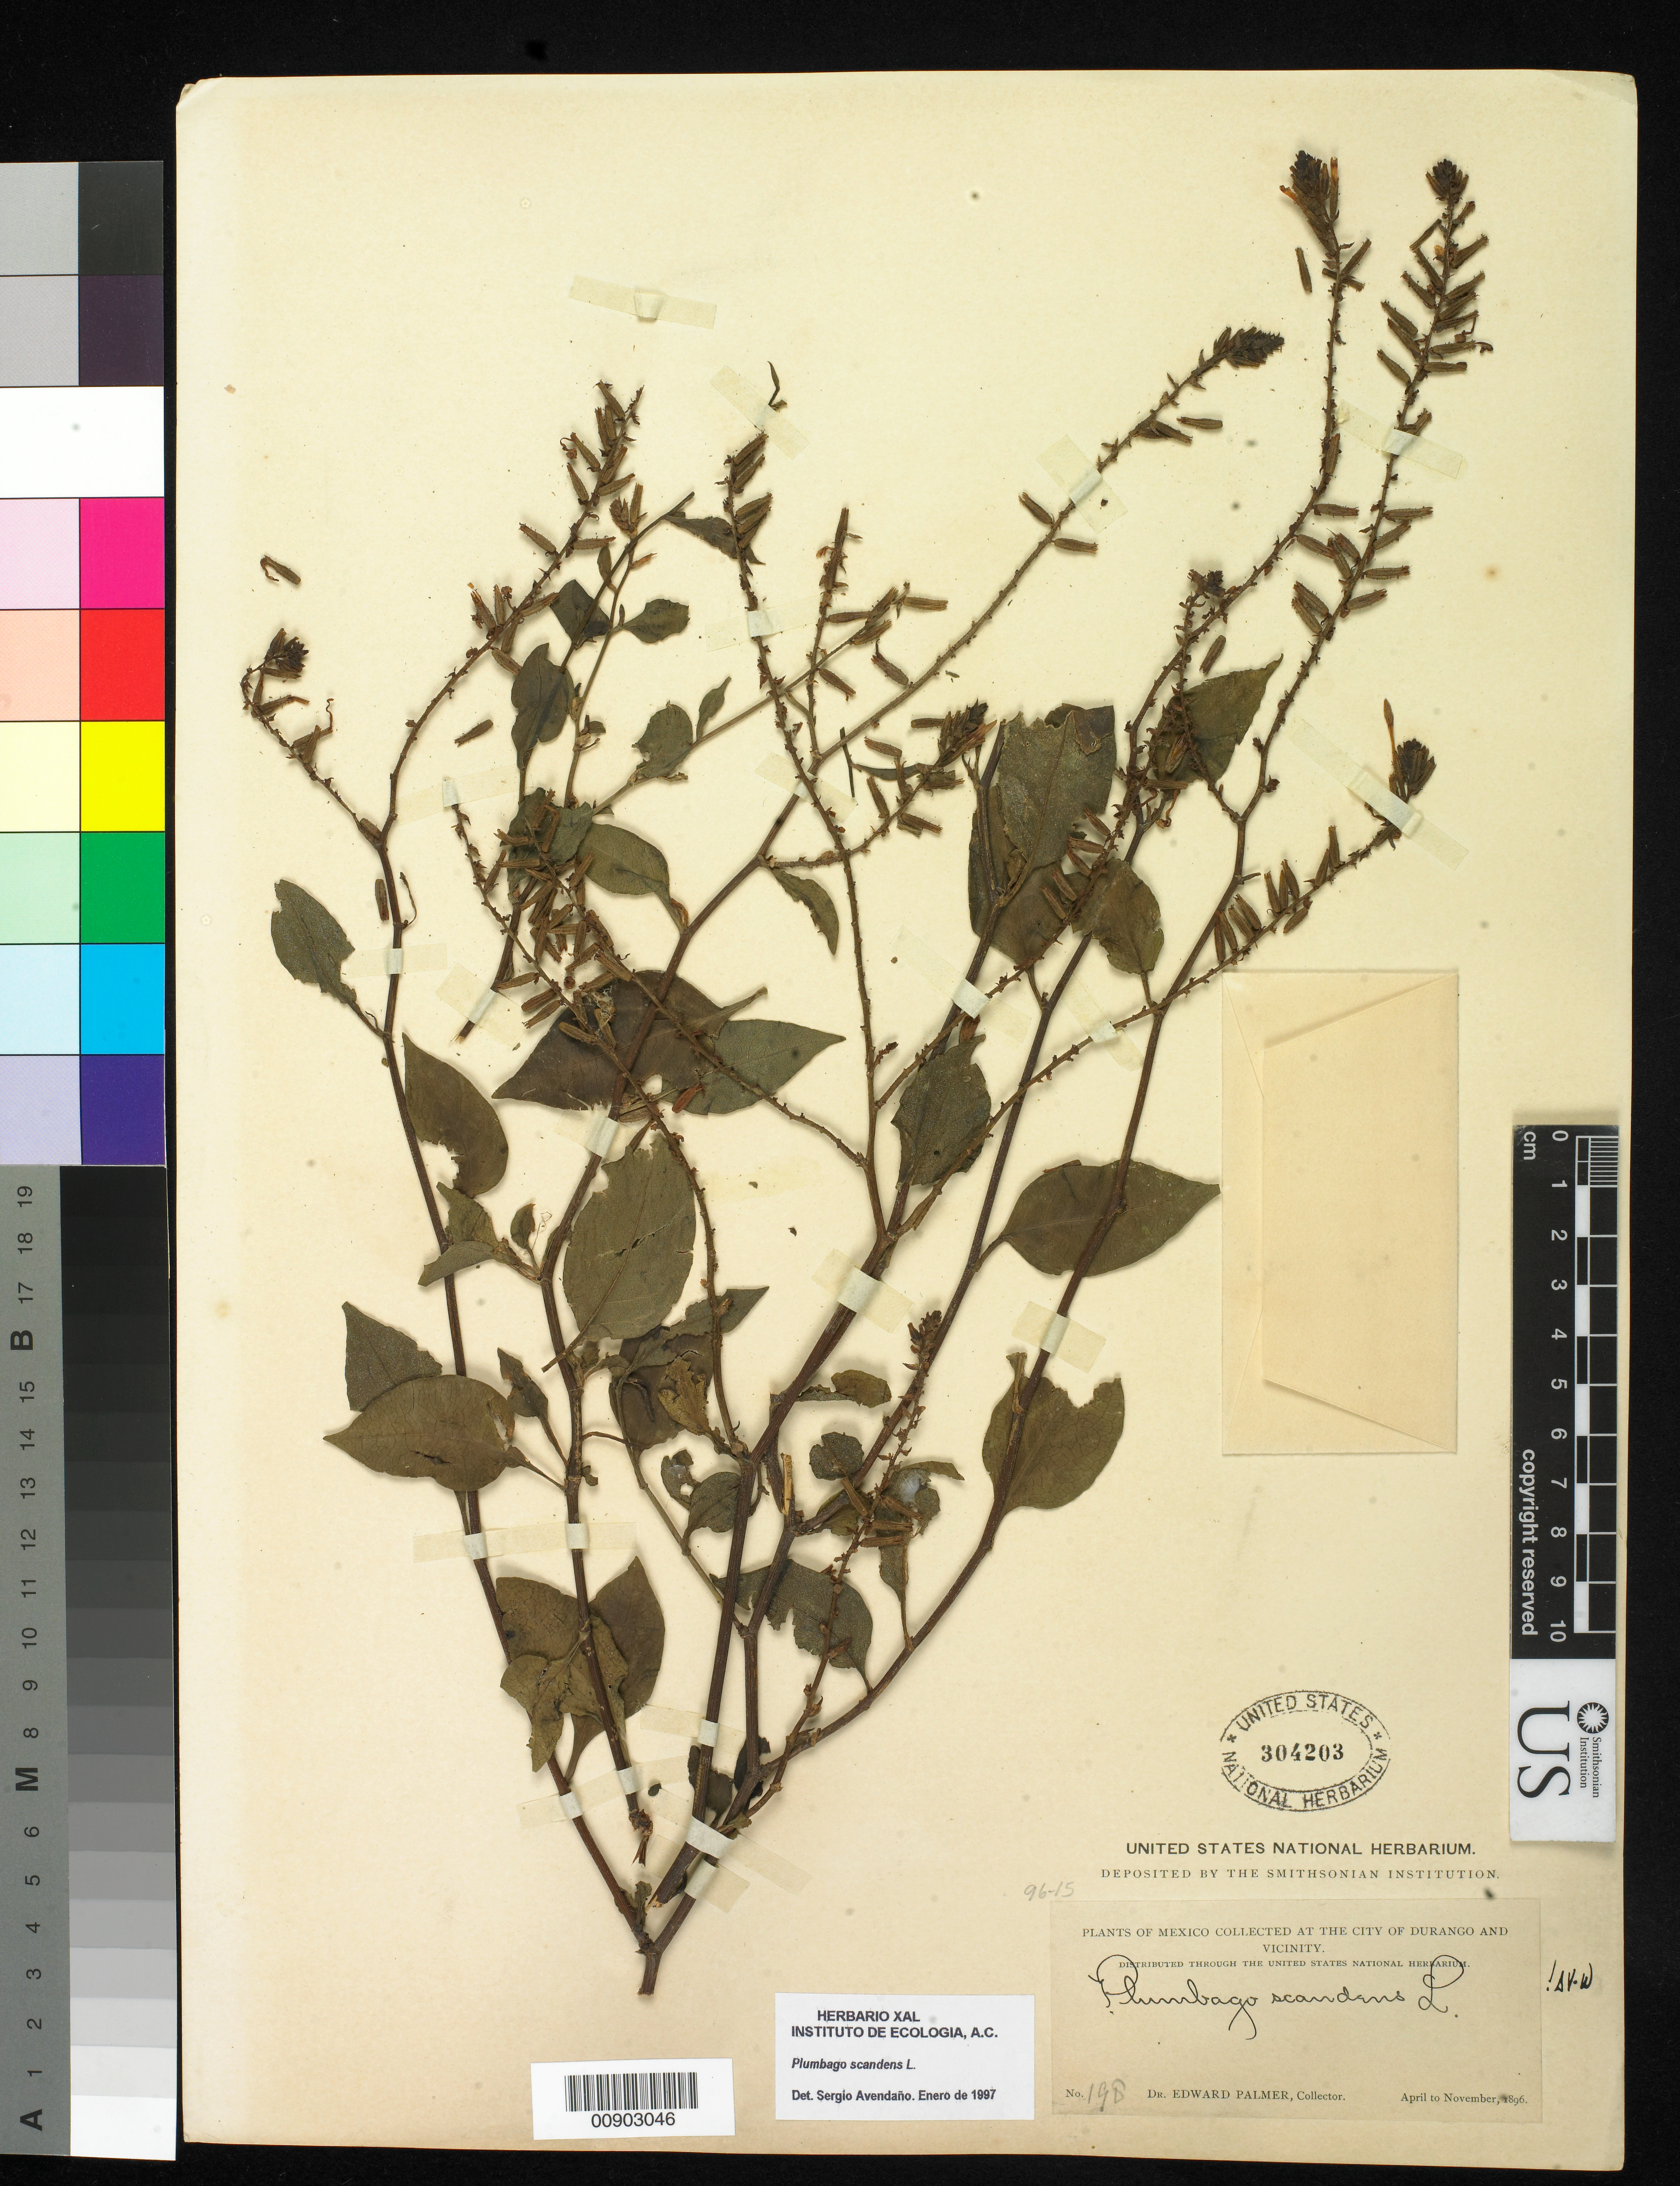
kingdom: Plantae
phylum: Tracheophyta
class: Magnoliopsida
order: Caryophyllales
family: Plumbaginaceae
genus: Plumbago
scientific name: Plumbago scandens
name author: L.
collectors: E. Palmer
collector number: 198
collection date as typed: Apr 1896 to -- Nov 1896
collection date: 1896-04/1896-11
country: Mexico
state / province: Durango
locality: City of Durango and vicinity.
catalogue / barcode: US 304203